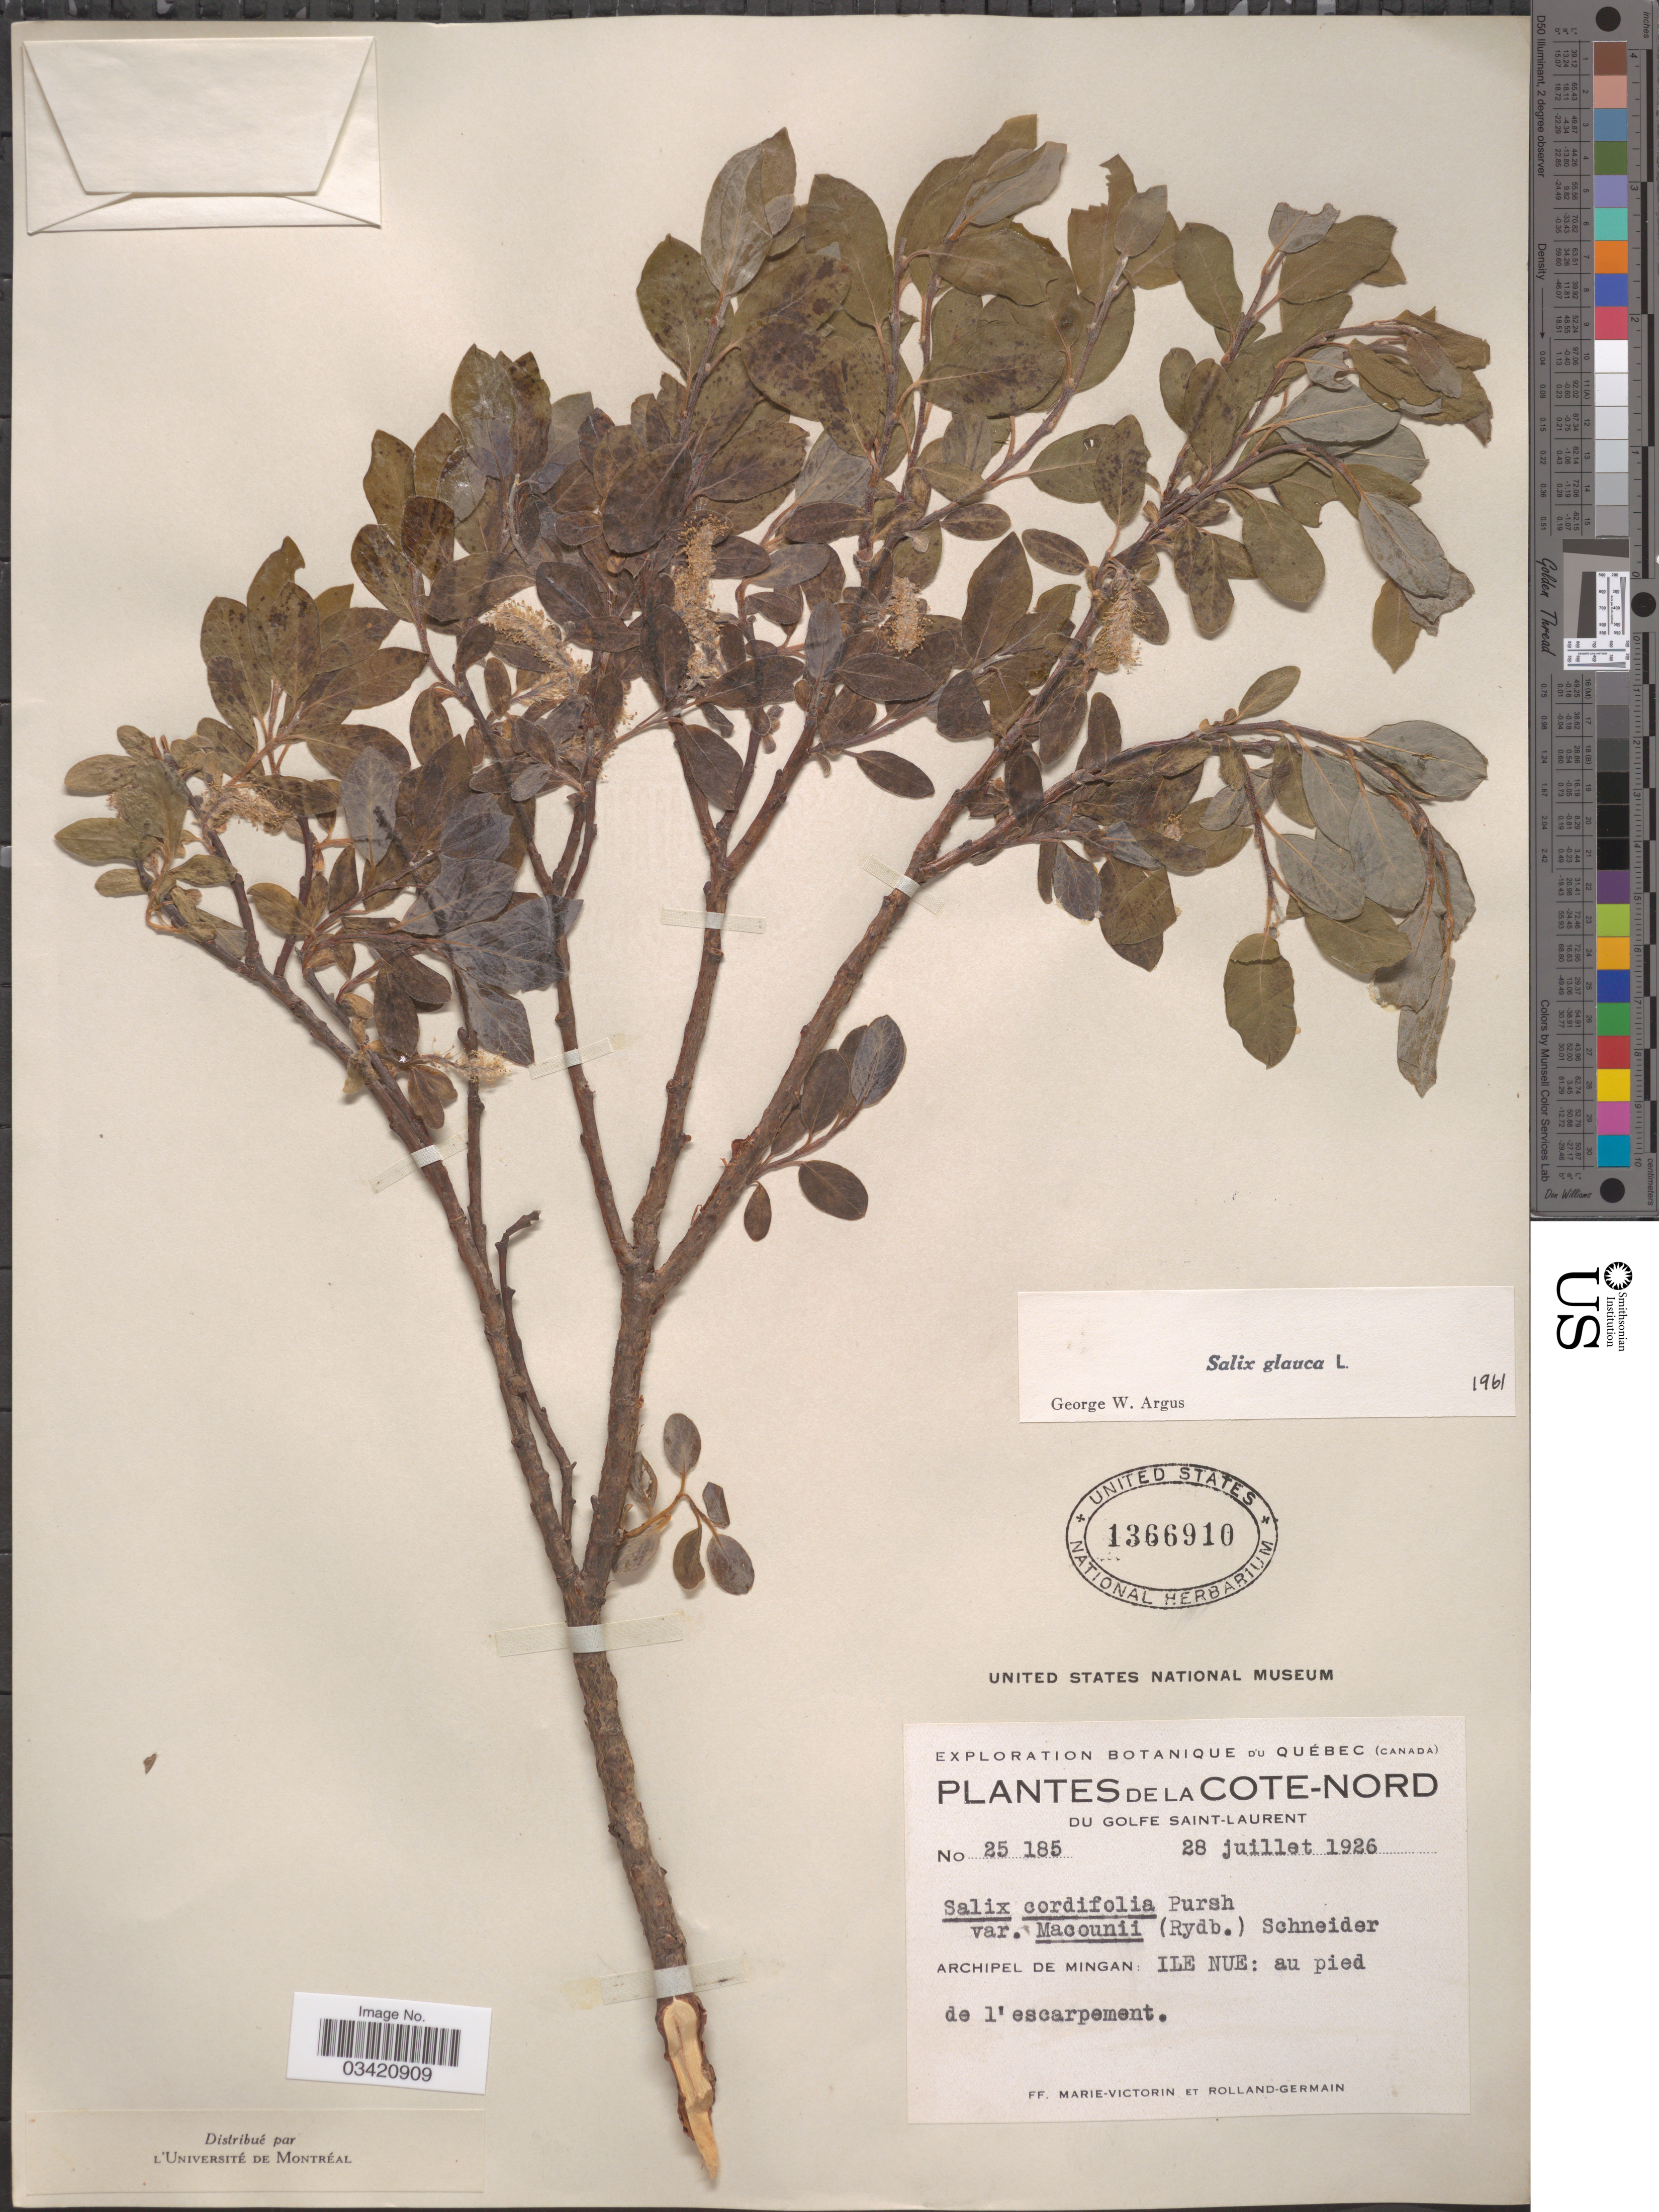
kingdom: Plantae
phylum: Tracheophyta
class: Magnoliopsida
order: Malpighiales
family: Salicaceae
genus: Salix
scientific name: Salix glauca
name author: L.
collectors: F. Marie-Victorin & Rolland-Germain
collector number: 25185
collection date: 1926-07-28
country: Canada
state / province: Quebec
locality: Cote-Nord. Du Golfe Saint-Laurent. Archipel de Mingan: Ile Nue: au pied de l'escarpement.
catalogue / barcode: US 1366910